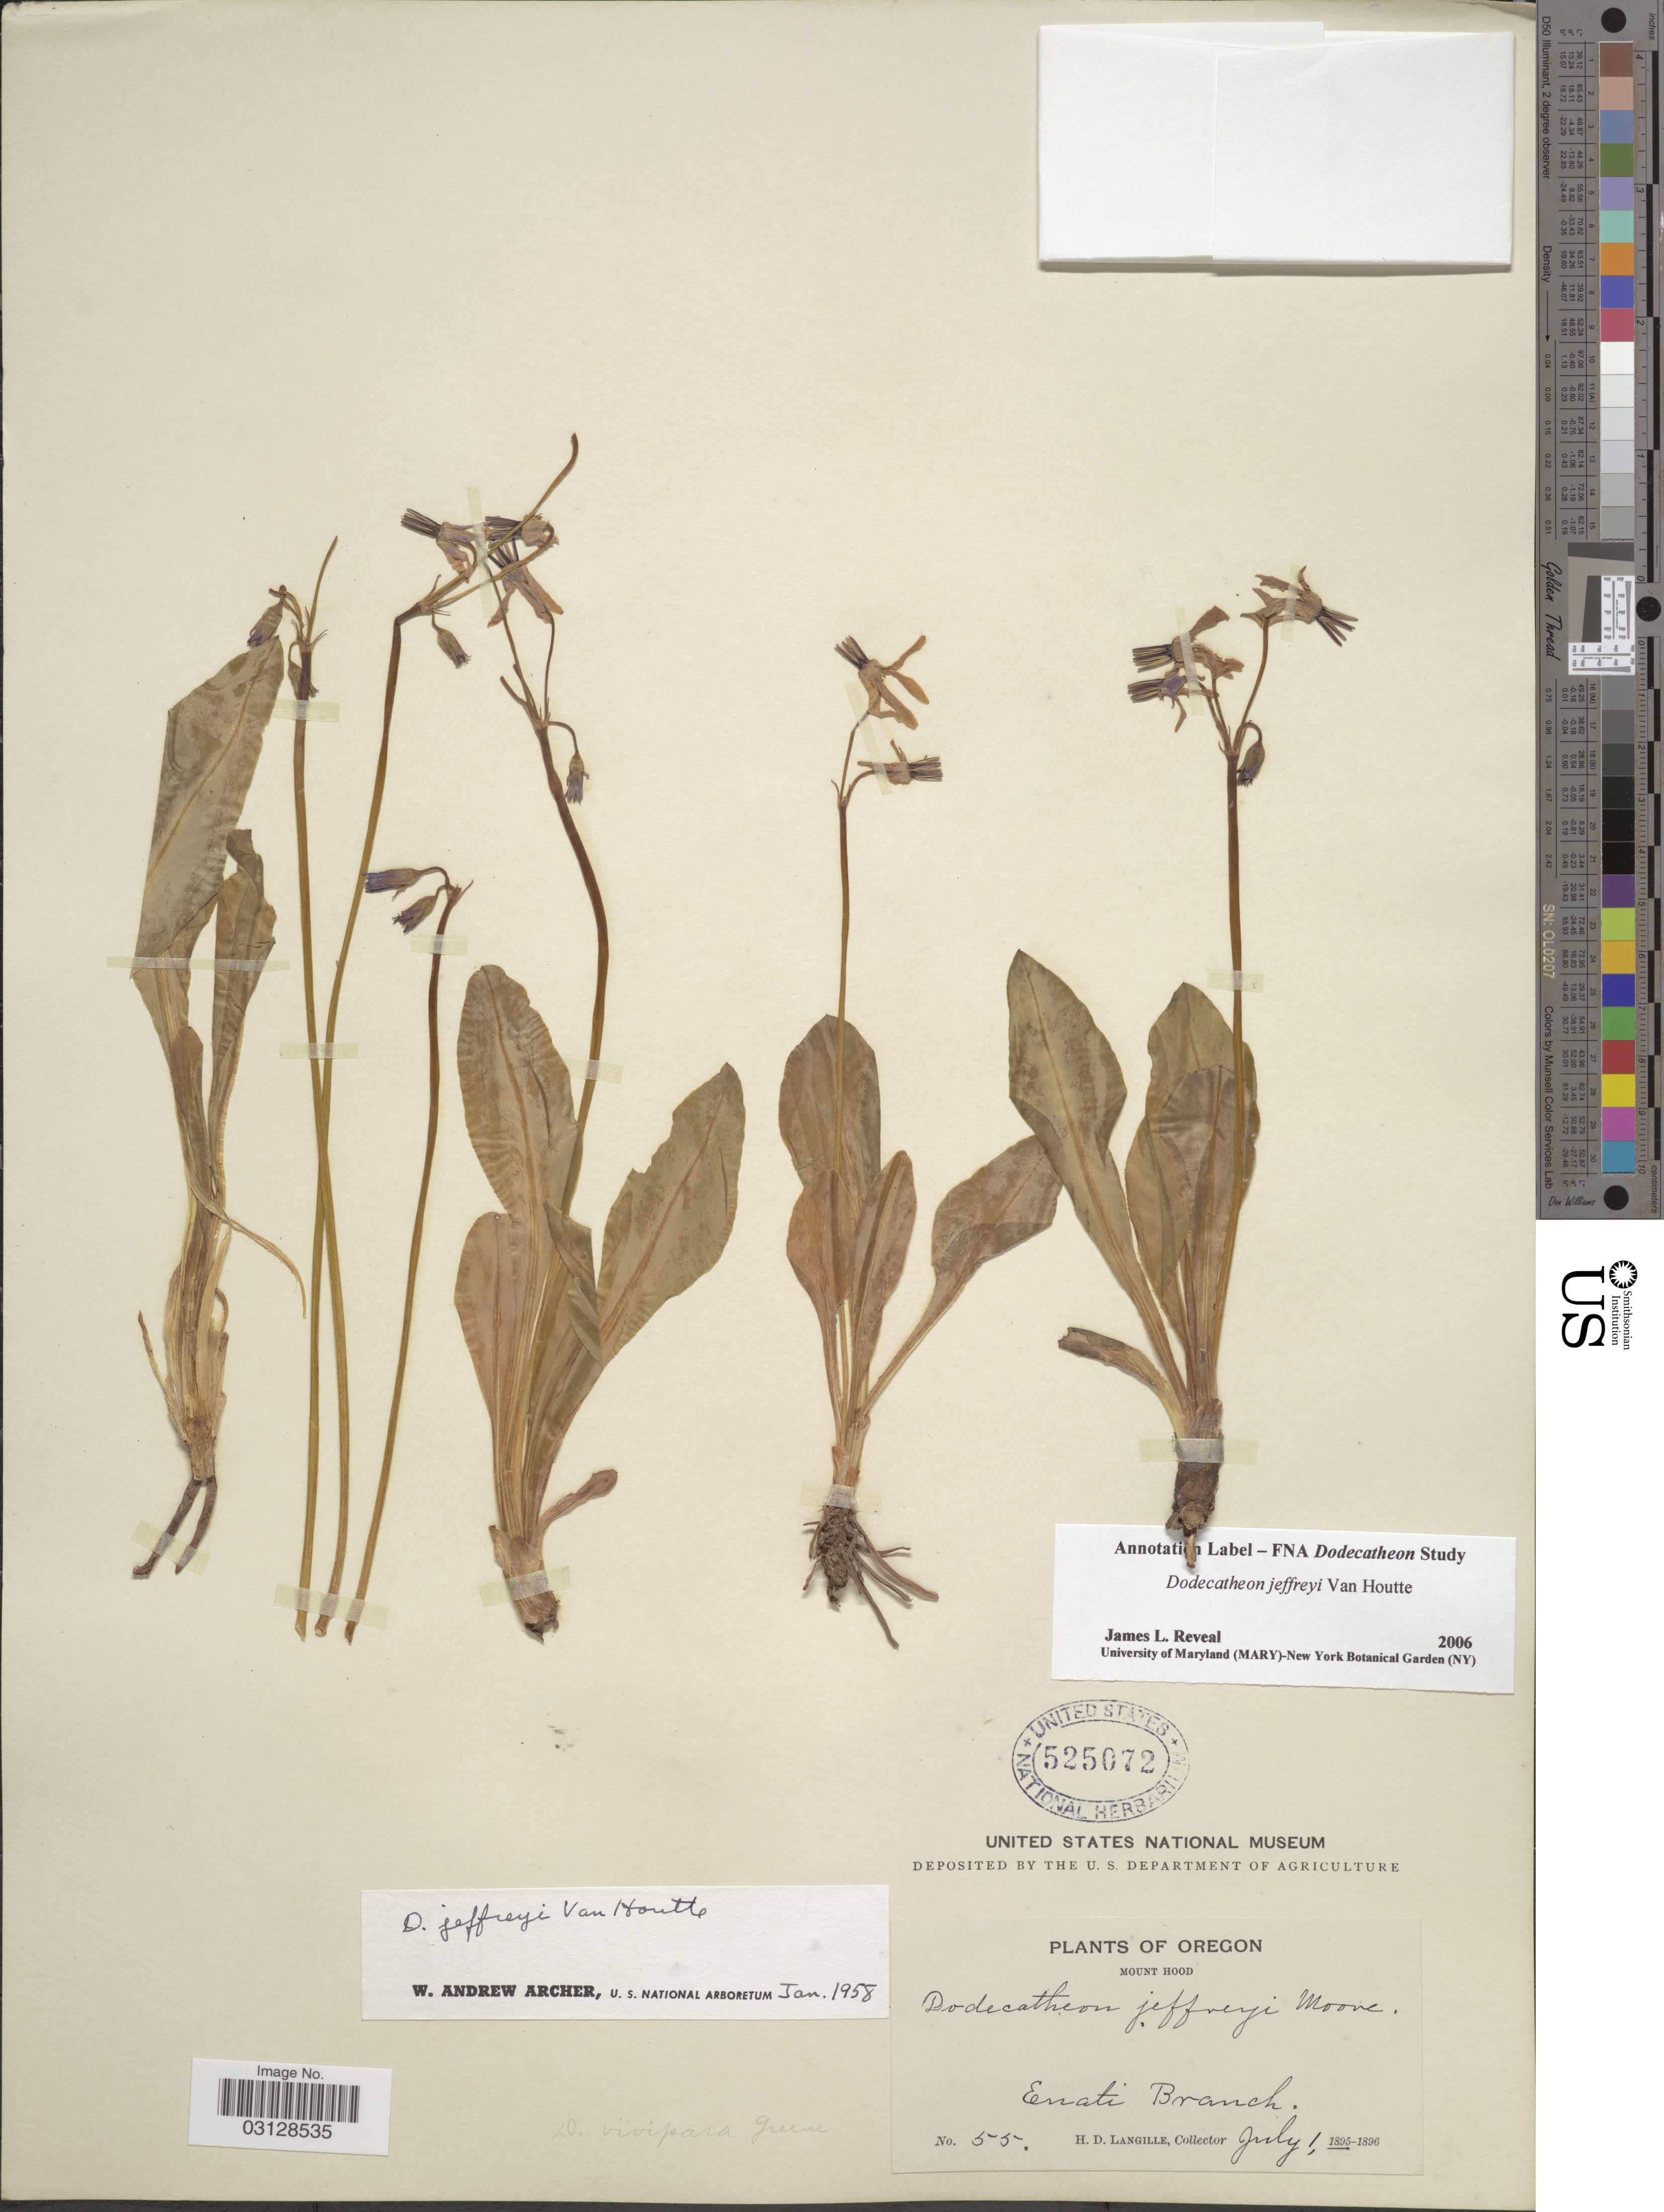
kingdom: Plantae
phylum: Tracheophyta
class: Magnoliopsida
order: Ericales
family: Primulaceae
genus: Dodecatheon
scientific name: Dodecatheon jeffreyi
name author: Van Houtte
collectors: H. Langille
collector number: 55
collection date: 1895-07-01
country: United States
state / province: Oregon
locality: Mount Hood. Enati Branch.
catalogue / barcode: US 525072